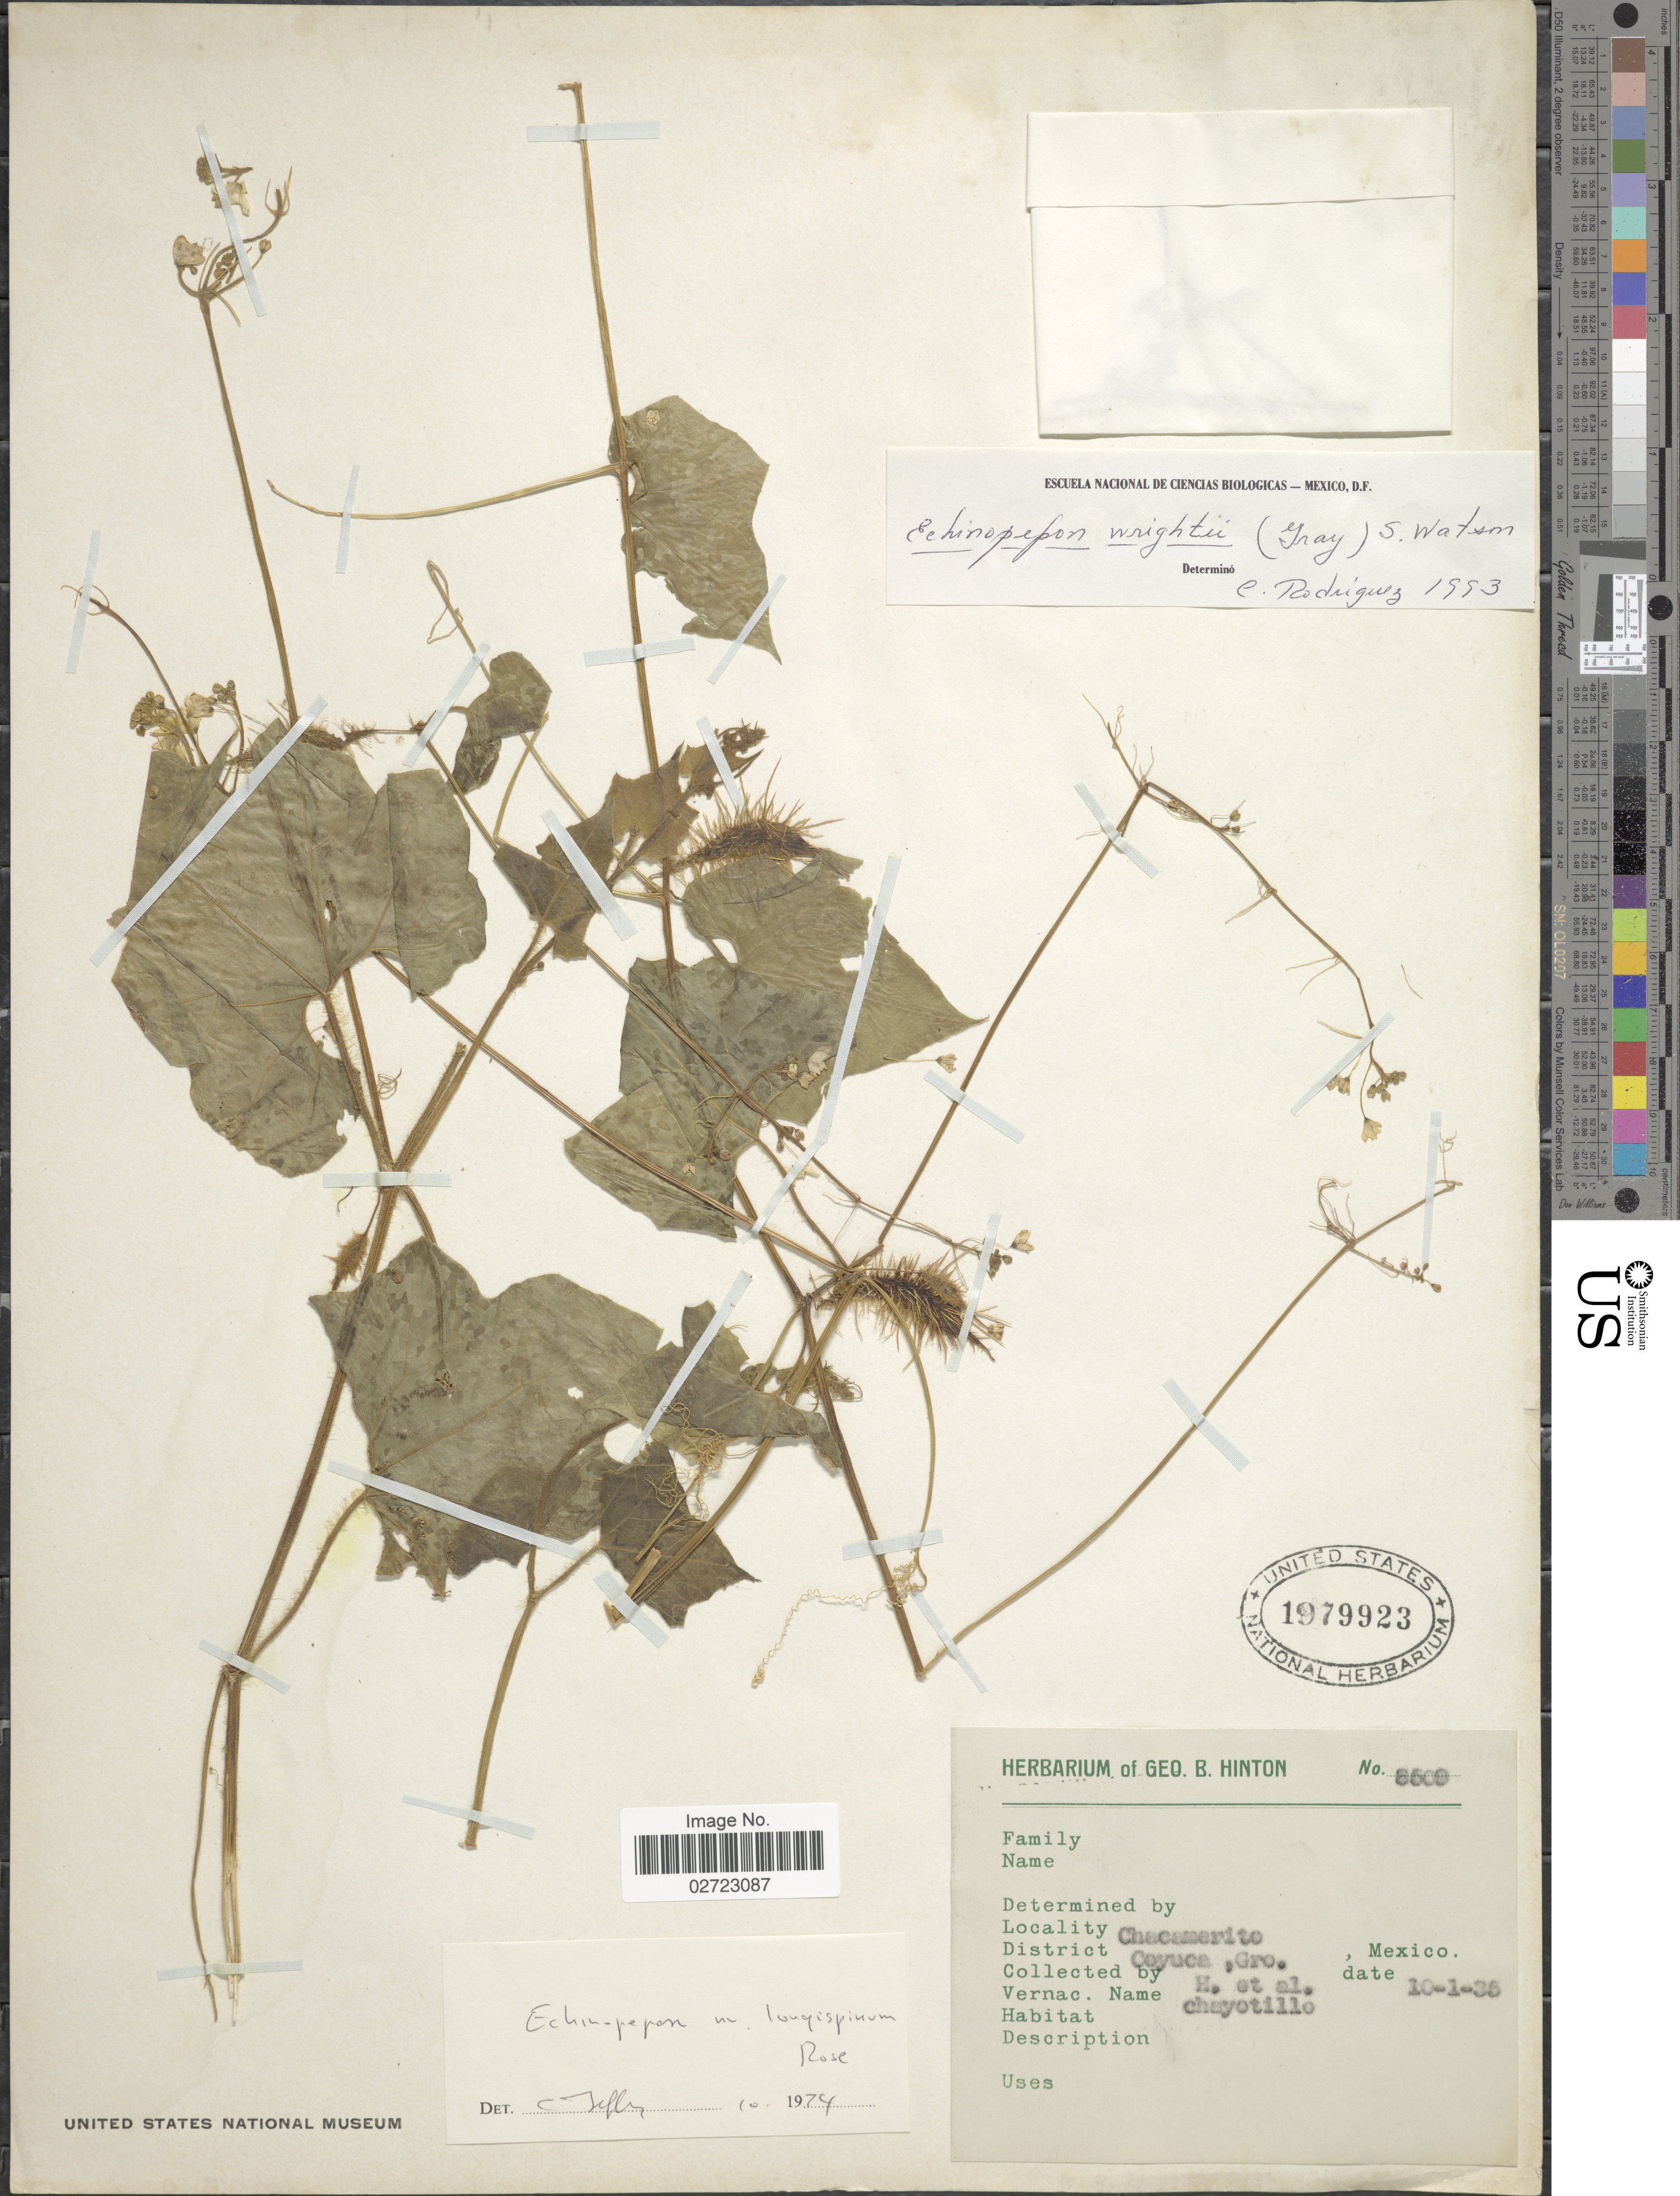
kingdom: Plantae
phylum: Tracheophyta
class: Magnoliopsida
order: Cucurbitales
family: Cucurbitaceae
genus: Echinopepon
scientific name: Echinopepon wrightii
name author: (A. Gray) S. Watson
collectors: G. B. Hinton & et al.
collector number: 8500*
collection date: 1935-10-01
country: Mexico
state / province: Guerrero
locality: Chacamerito, District Coyuca.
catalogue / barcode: US 1979923